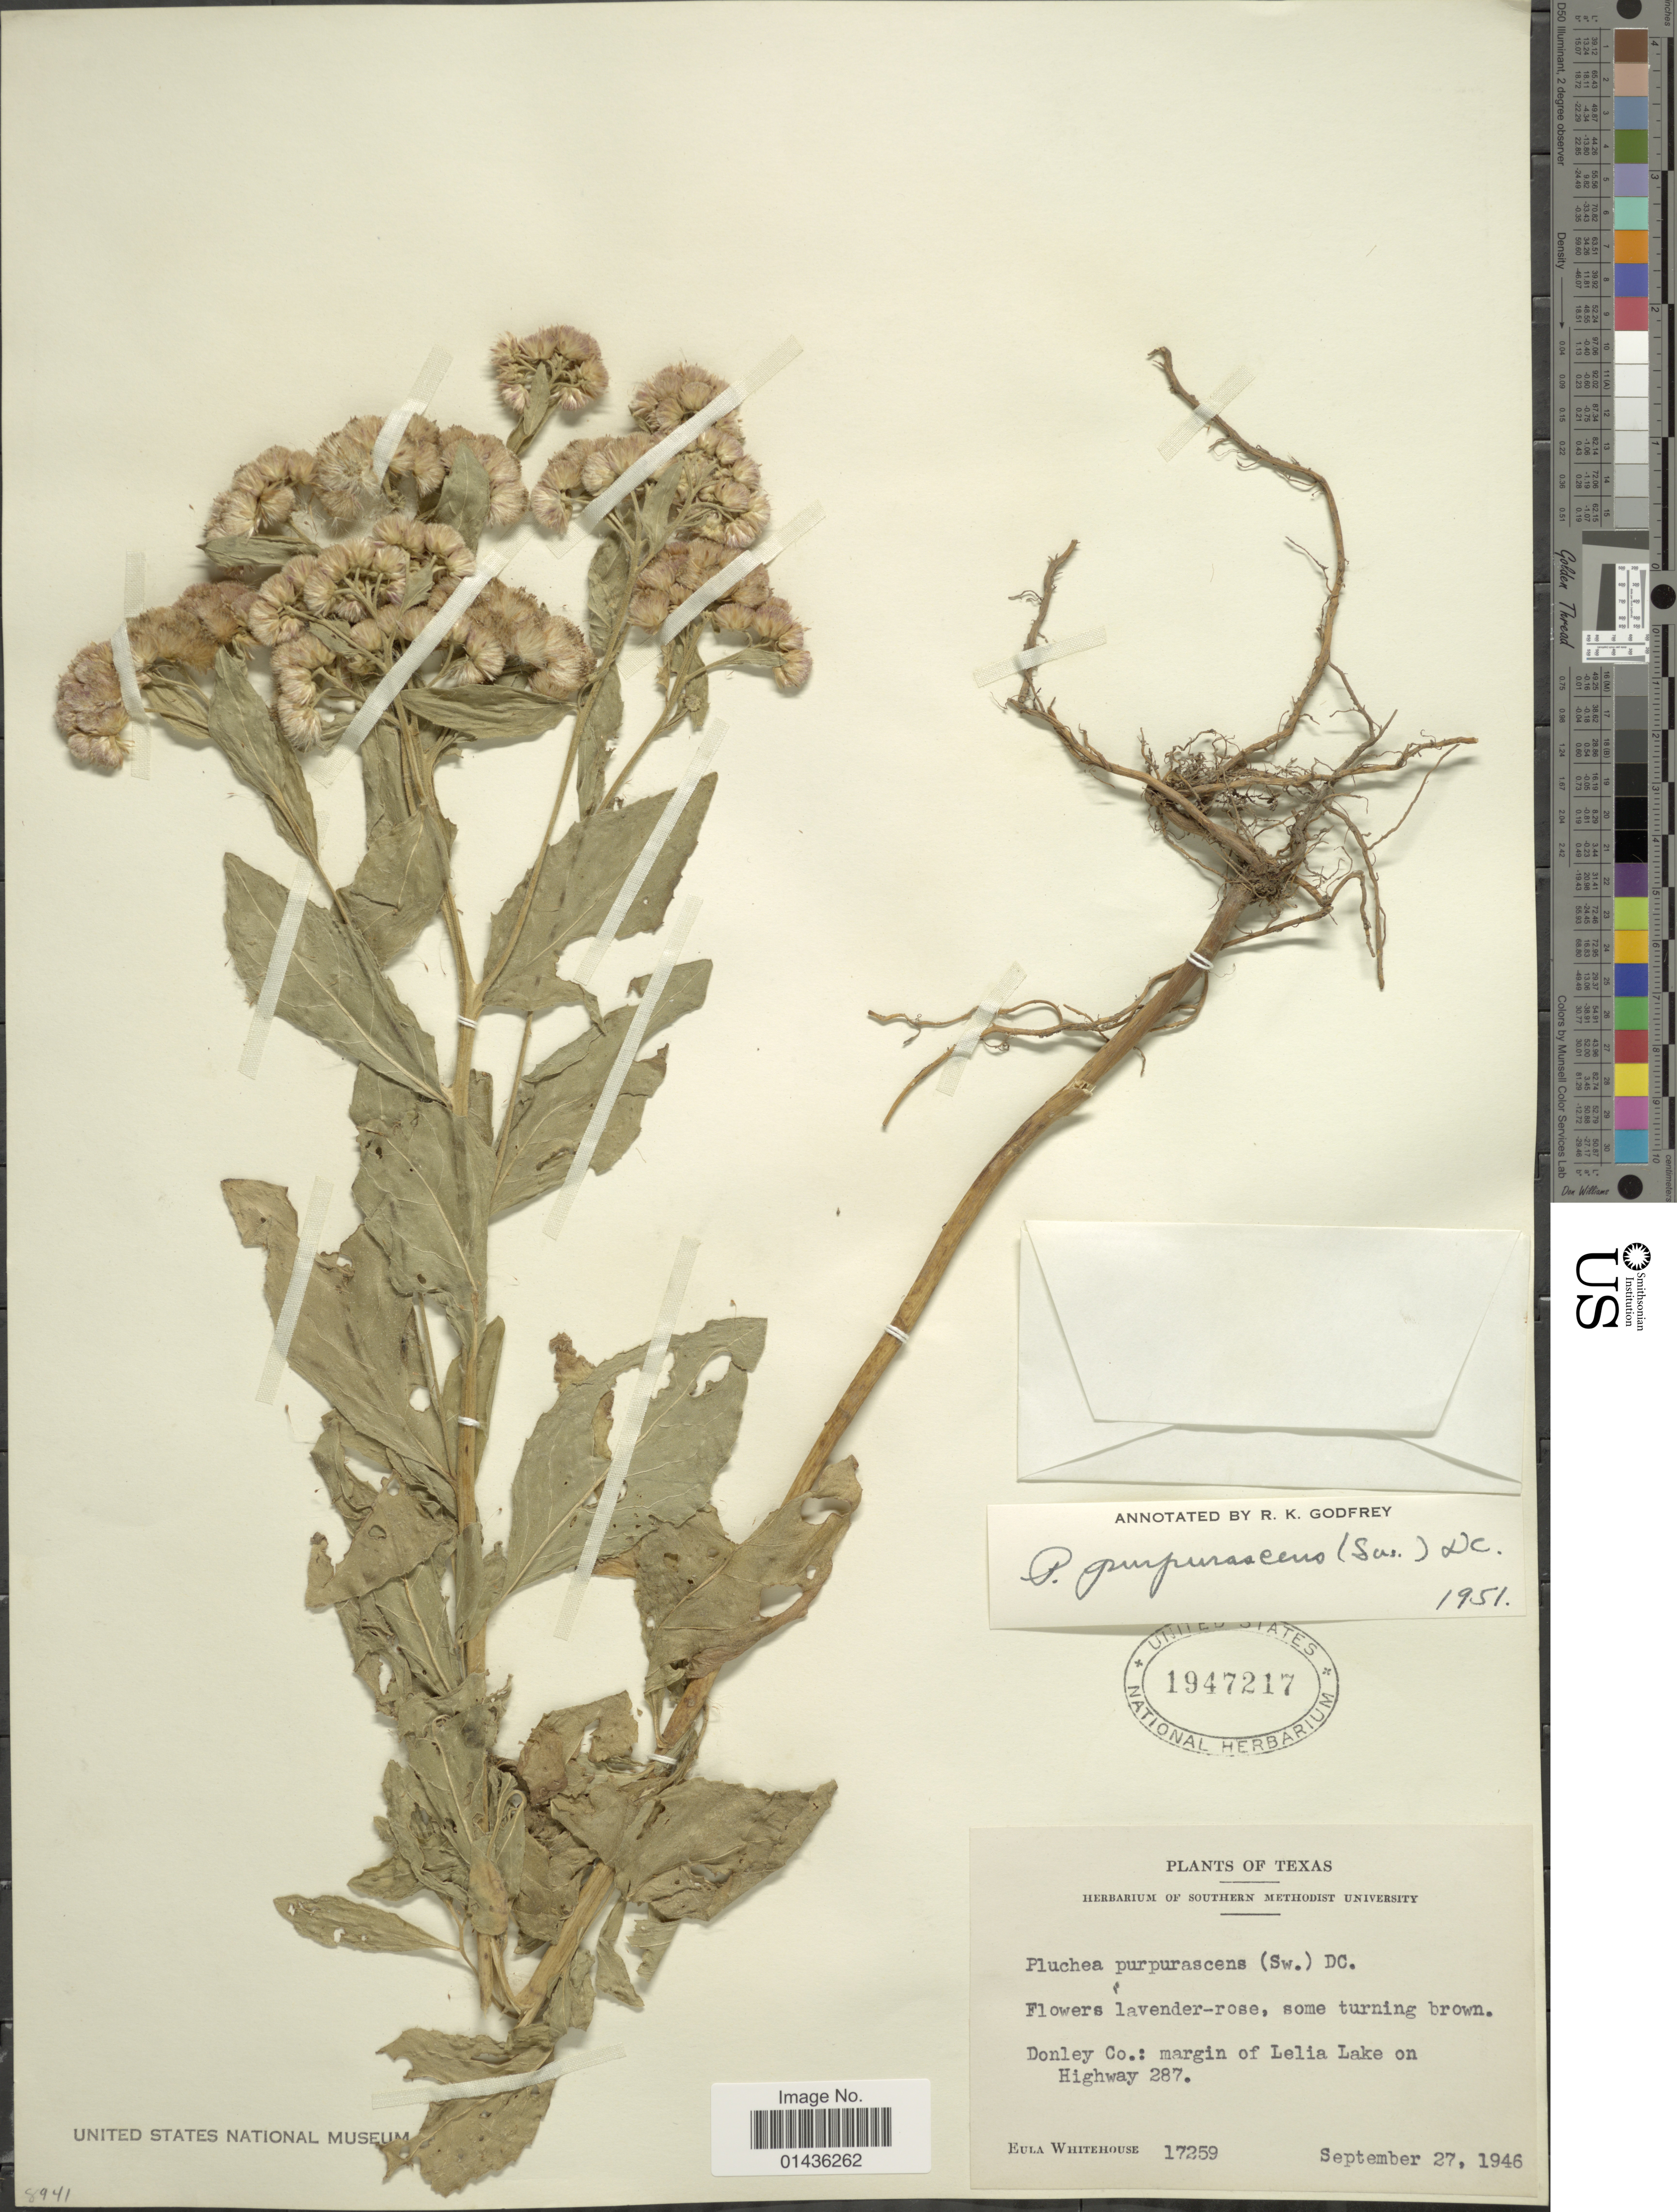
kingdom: Plantae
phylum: Tracheophyta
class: Magnoliopsida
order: Asterales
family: Asteraceae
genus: Pluchea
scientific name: Pluchea odorata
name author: (L.) Cass.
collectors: E. Whitehouse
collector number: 17259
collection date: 1946-09-27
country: United States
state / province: Texas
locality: Donley Co., margin of Lelia Lake on Highway 287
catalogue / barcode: US 1947217